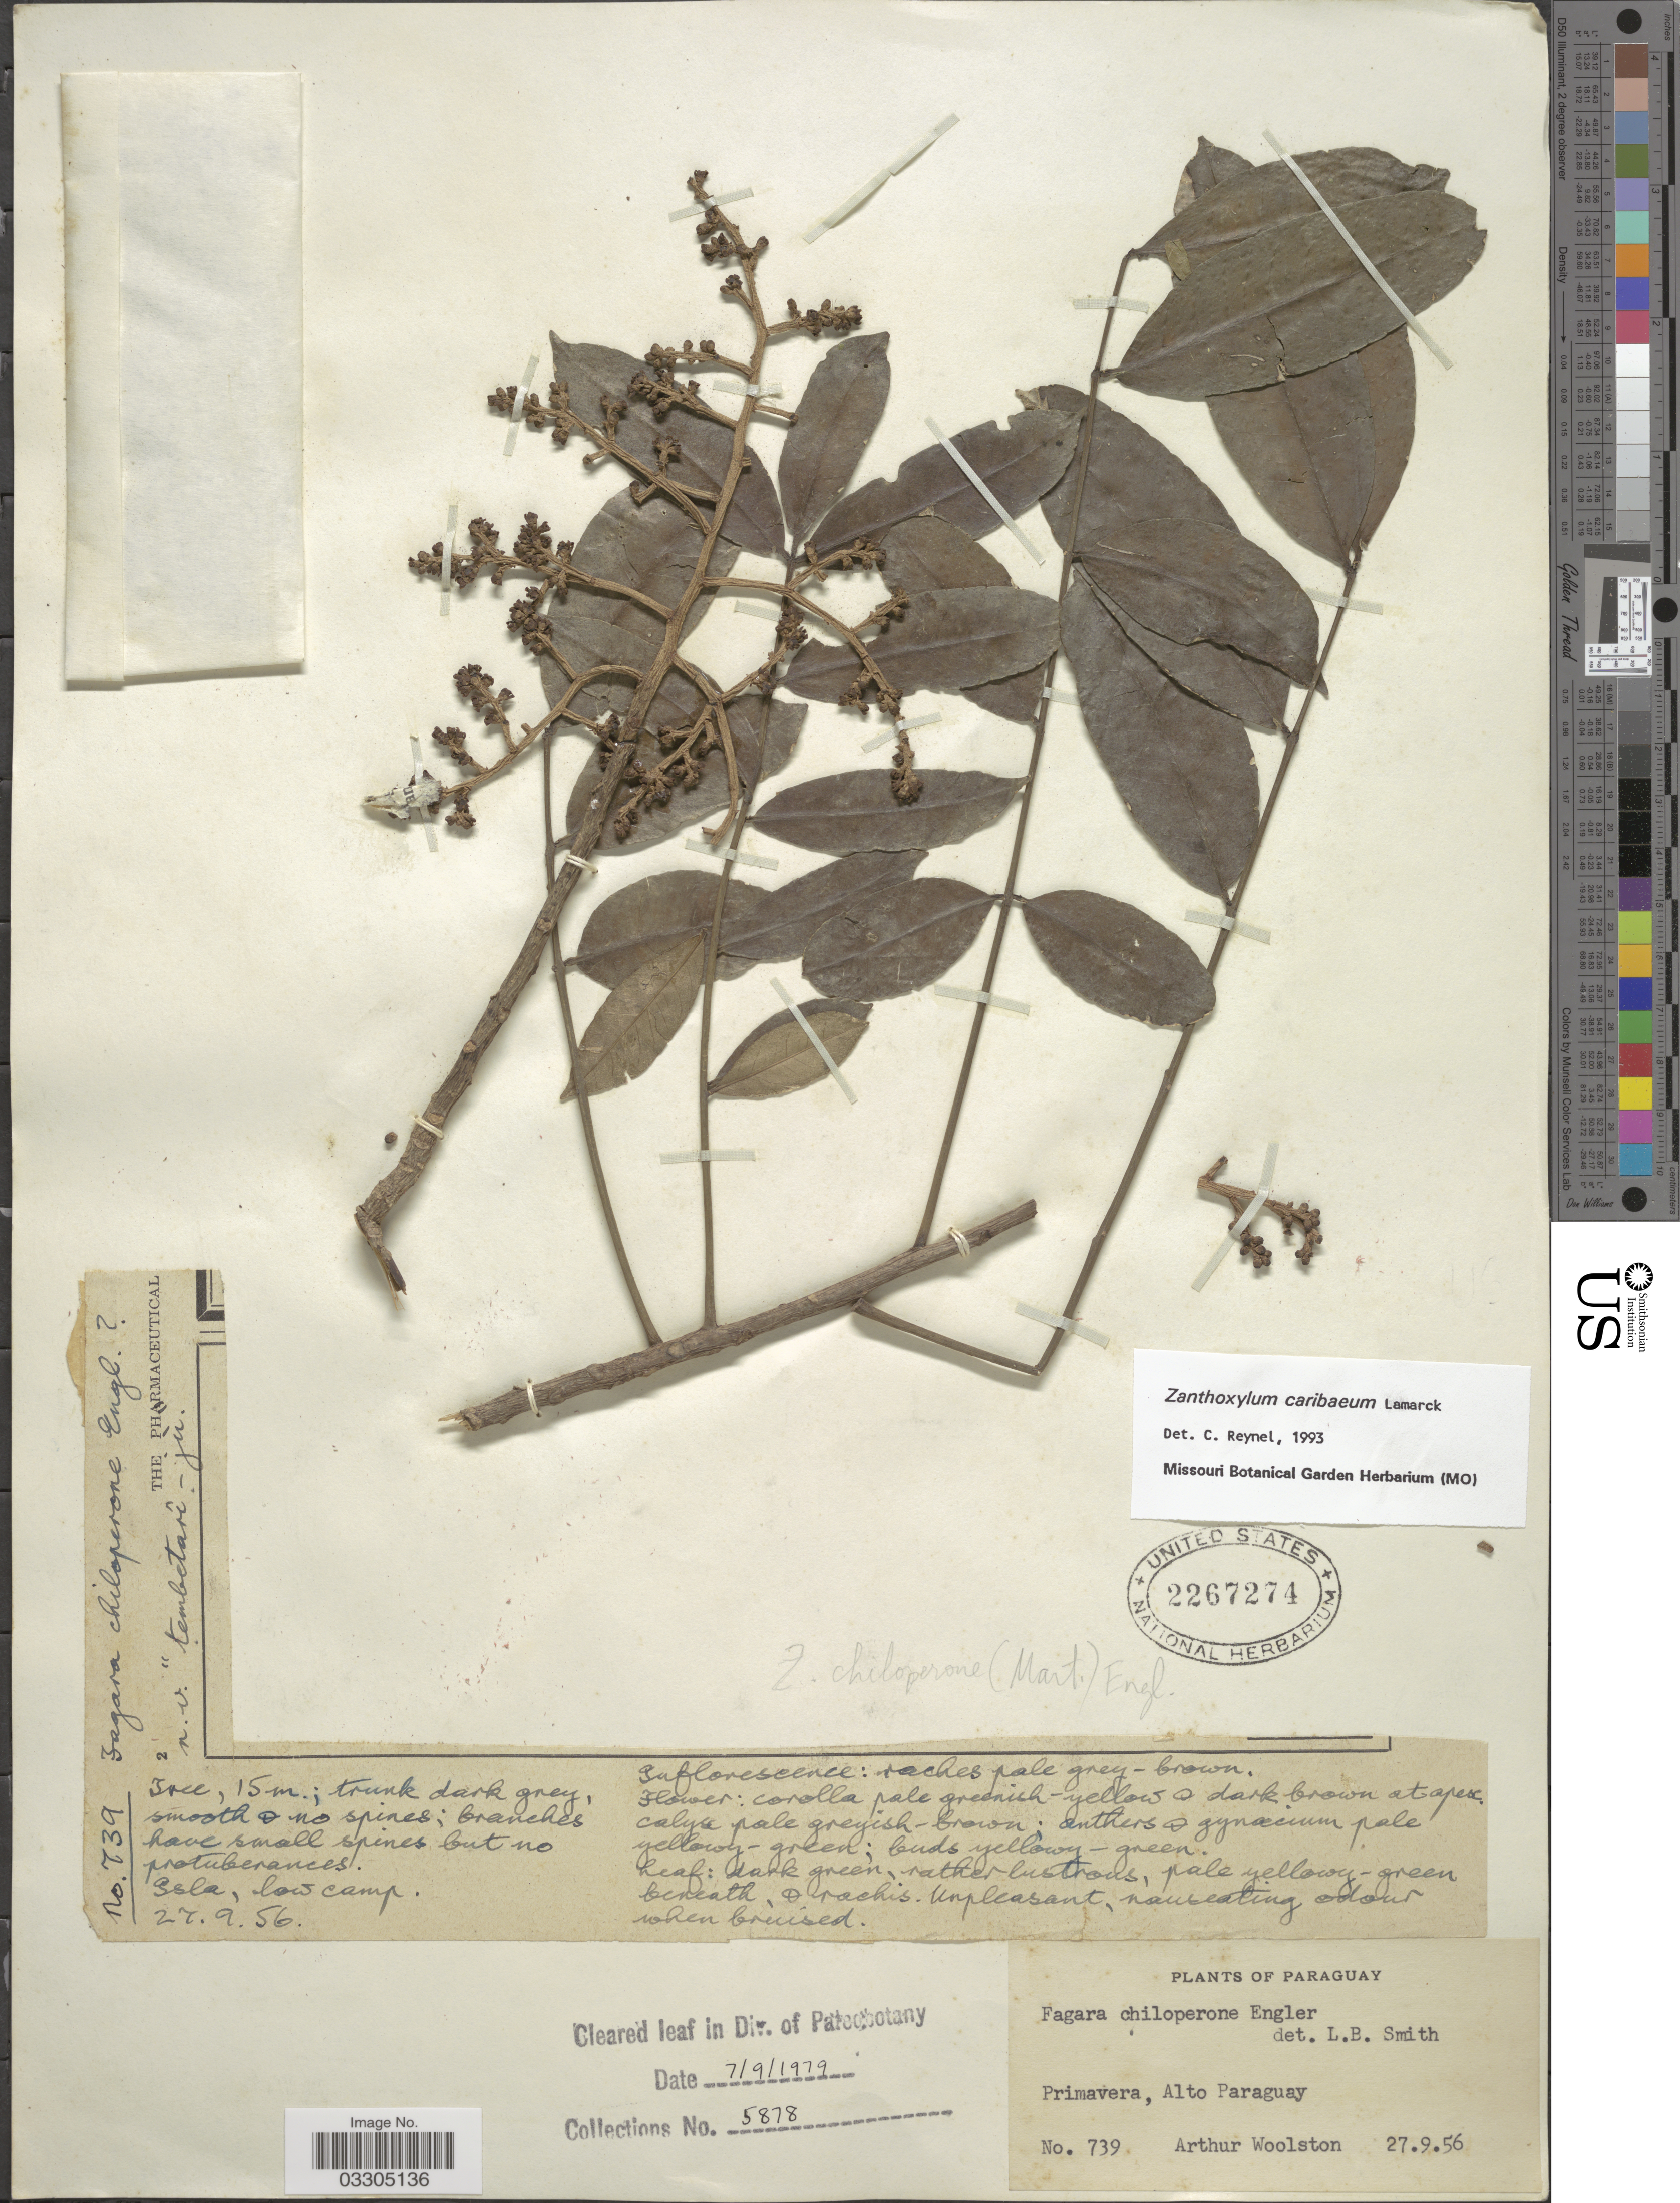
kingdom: Plantae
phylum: Tracheophyta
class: Magnoliopsida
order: Sapindales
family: Rutaceae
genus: Zanthoxylum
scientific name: Zanthoxylum caribaeum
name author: Lam.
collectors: A. L. Woolston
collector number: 739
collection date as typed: Transcribed d/m/y: 27/9/56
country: Paraguay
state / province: Alto Paraguay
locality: Primavera.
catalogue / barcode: US 2267274